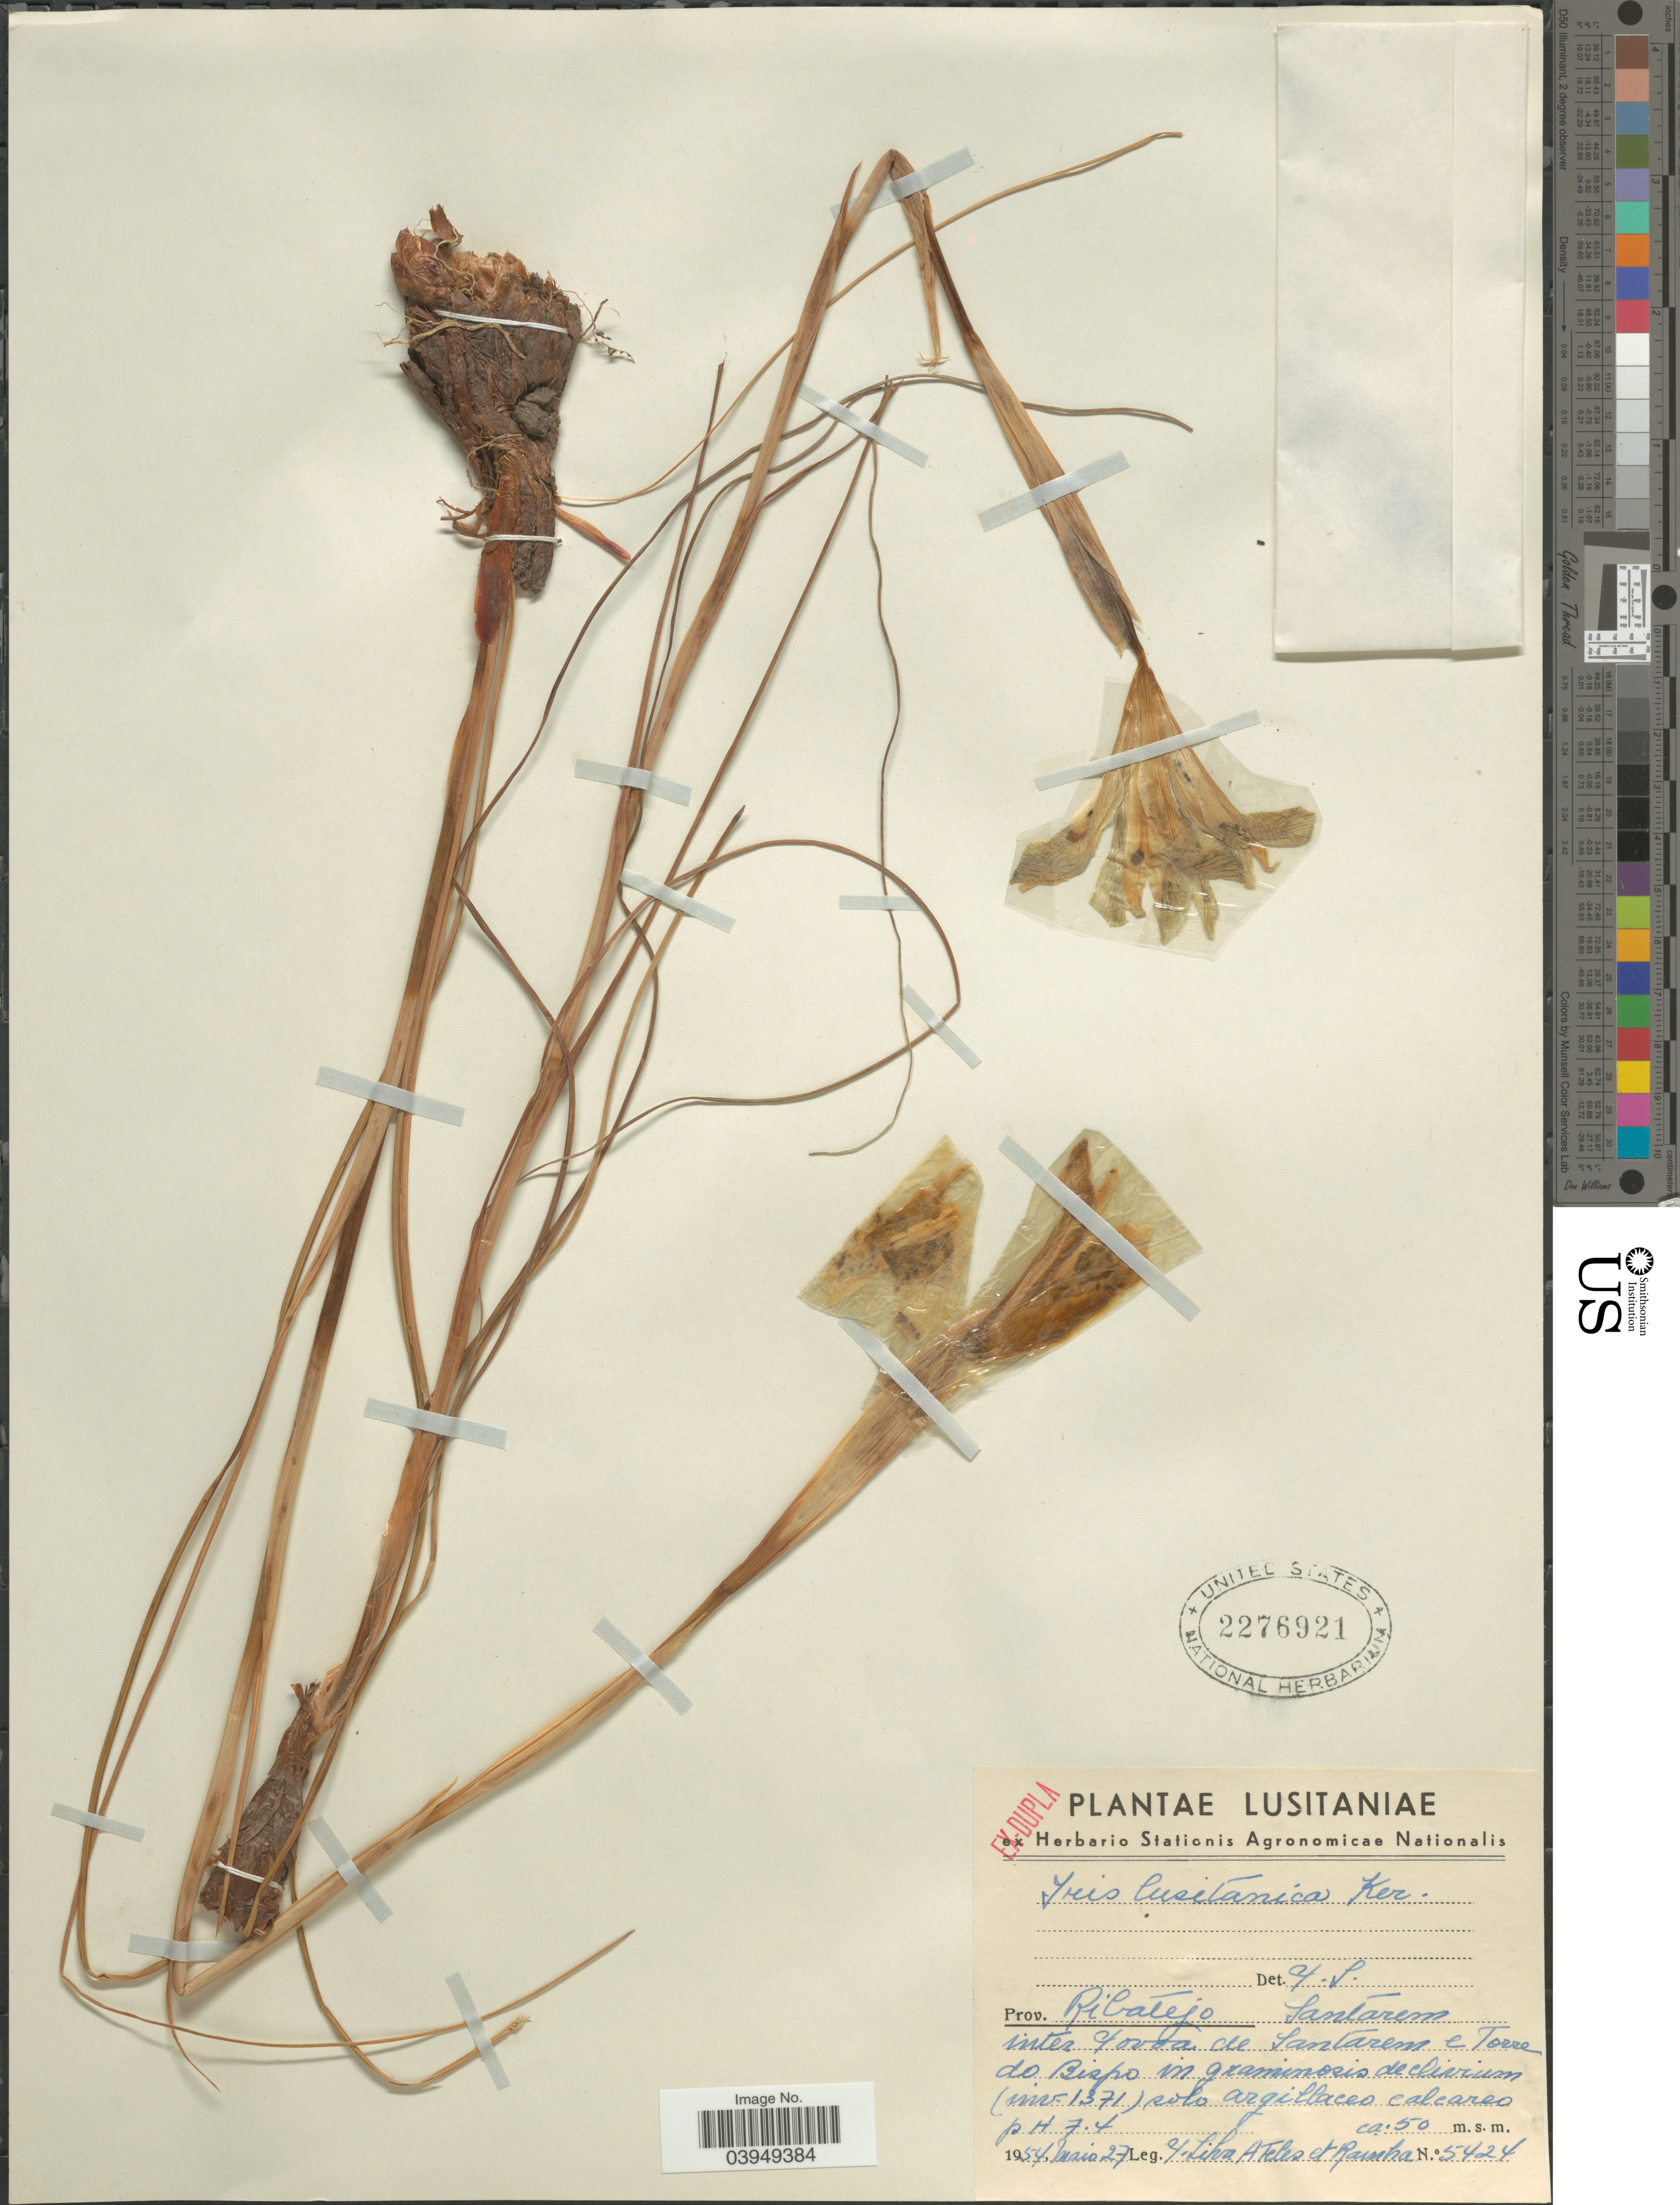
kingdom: Plantae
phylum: Tracheophyta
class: Liliopsida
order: Asparagales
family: Iridaceae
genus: Iris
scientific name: Iris lusitanica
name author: Ker Gawl.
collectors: Y. Liha, A. Teles & Rainha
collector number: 5424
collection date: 1954-05-27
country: Portugal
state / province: Santarem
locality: Lusitaniae. Prov. Ribatejo. Inter Povoa de Santarem e Torre do Bispo in graminosis de clivium (inv. 1371) solo argilloso calcareo p H 7.4.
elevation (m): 50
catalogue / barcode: US 2276921